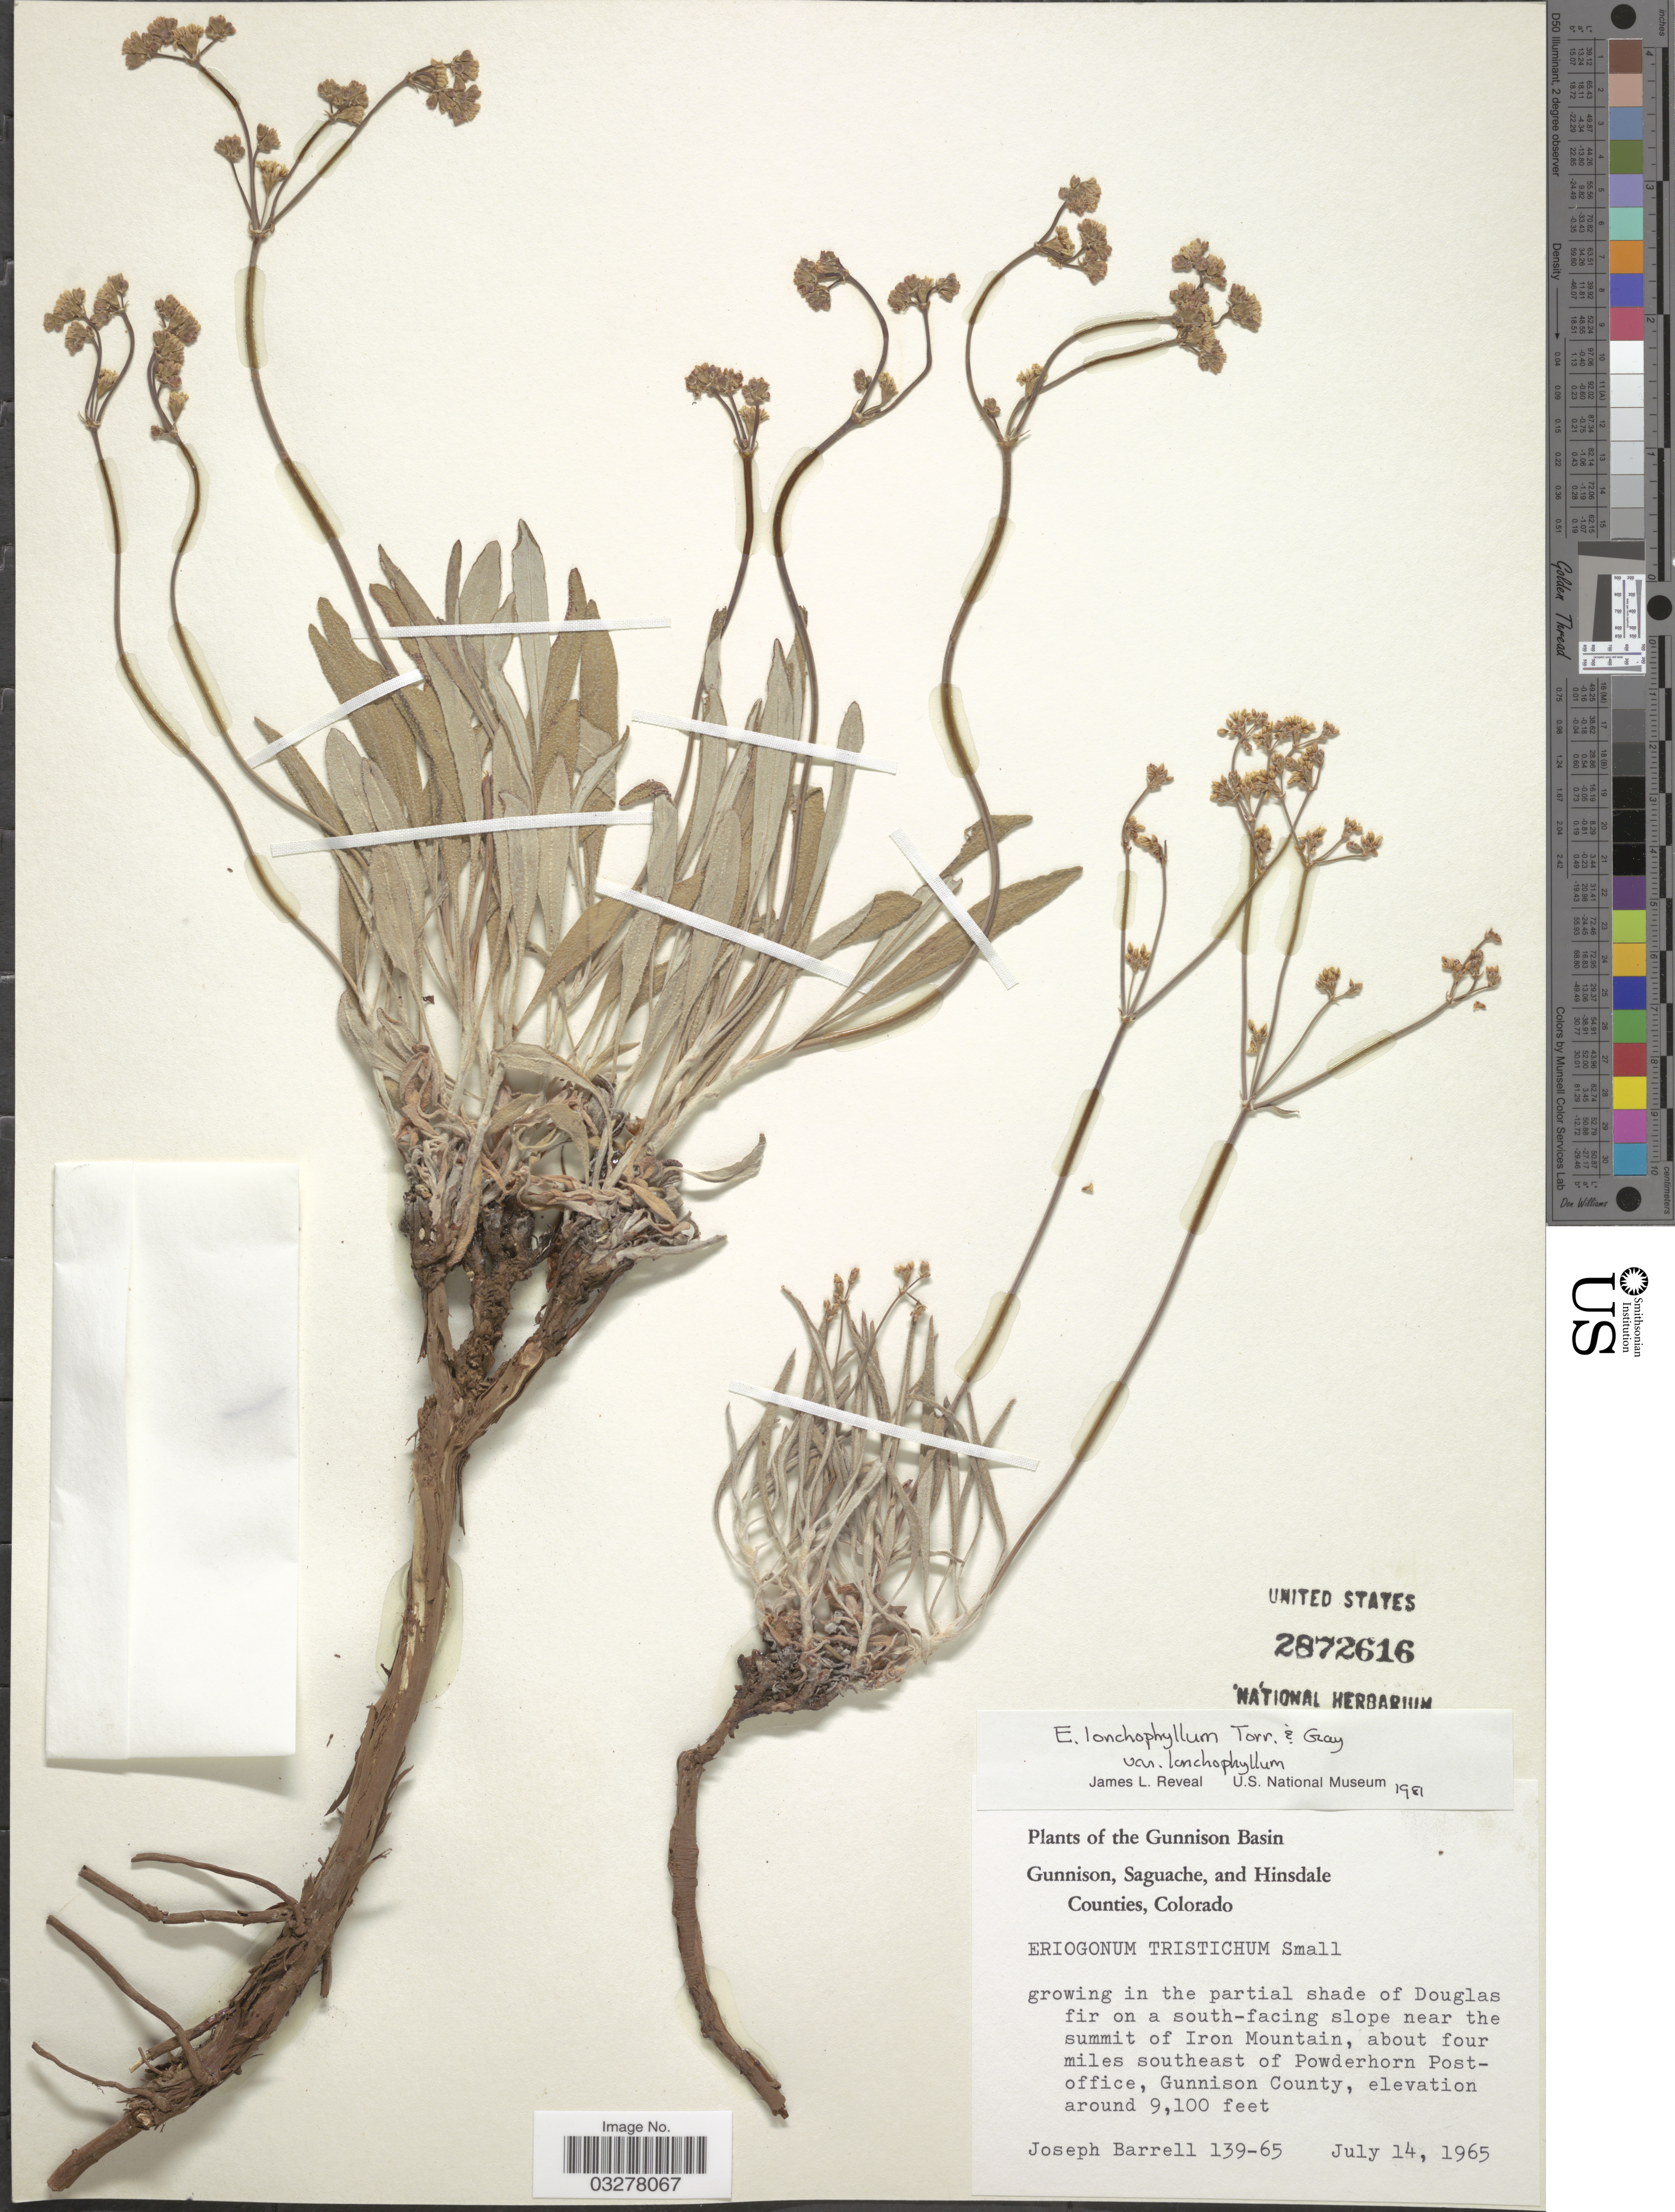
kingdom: Plantae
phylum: Tracheophyta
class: Magnoliopsida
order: Caryophyllales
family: Polygonaceae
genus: Eriogonum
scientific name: Eriogonum lonchophyllum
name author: Torr. & A. Gray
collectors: J. Barrell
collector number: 139-65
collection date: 1965-07-14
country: United States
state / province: Colorado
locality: Gunnison Basin. Douglas fir on a south-facing slope near the summit of Iron Mountain, about four miles southeast of Powderhorn Post-office, Gunnison County.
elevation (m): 2774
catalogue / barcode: US 2872616